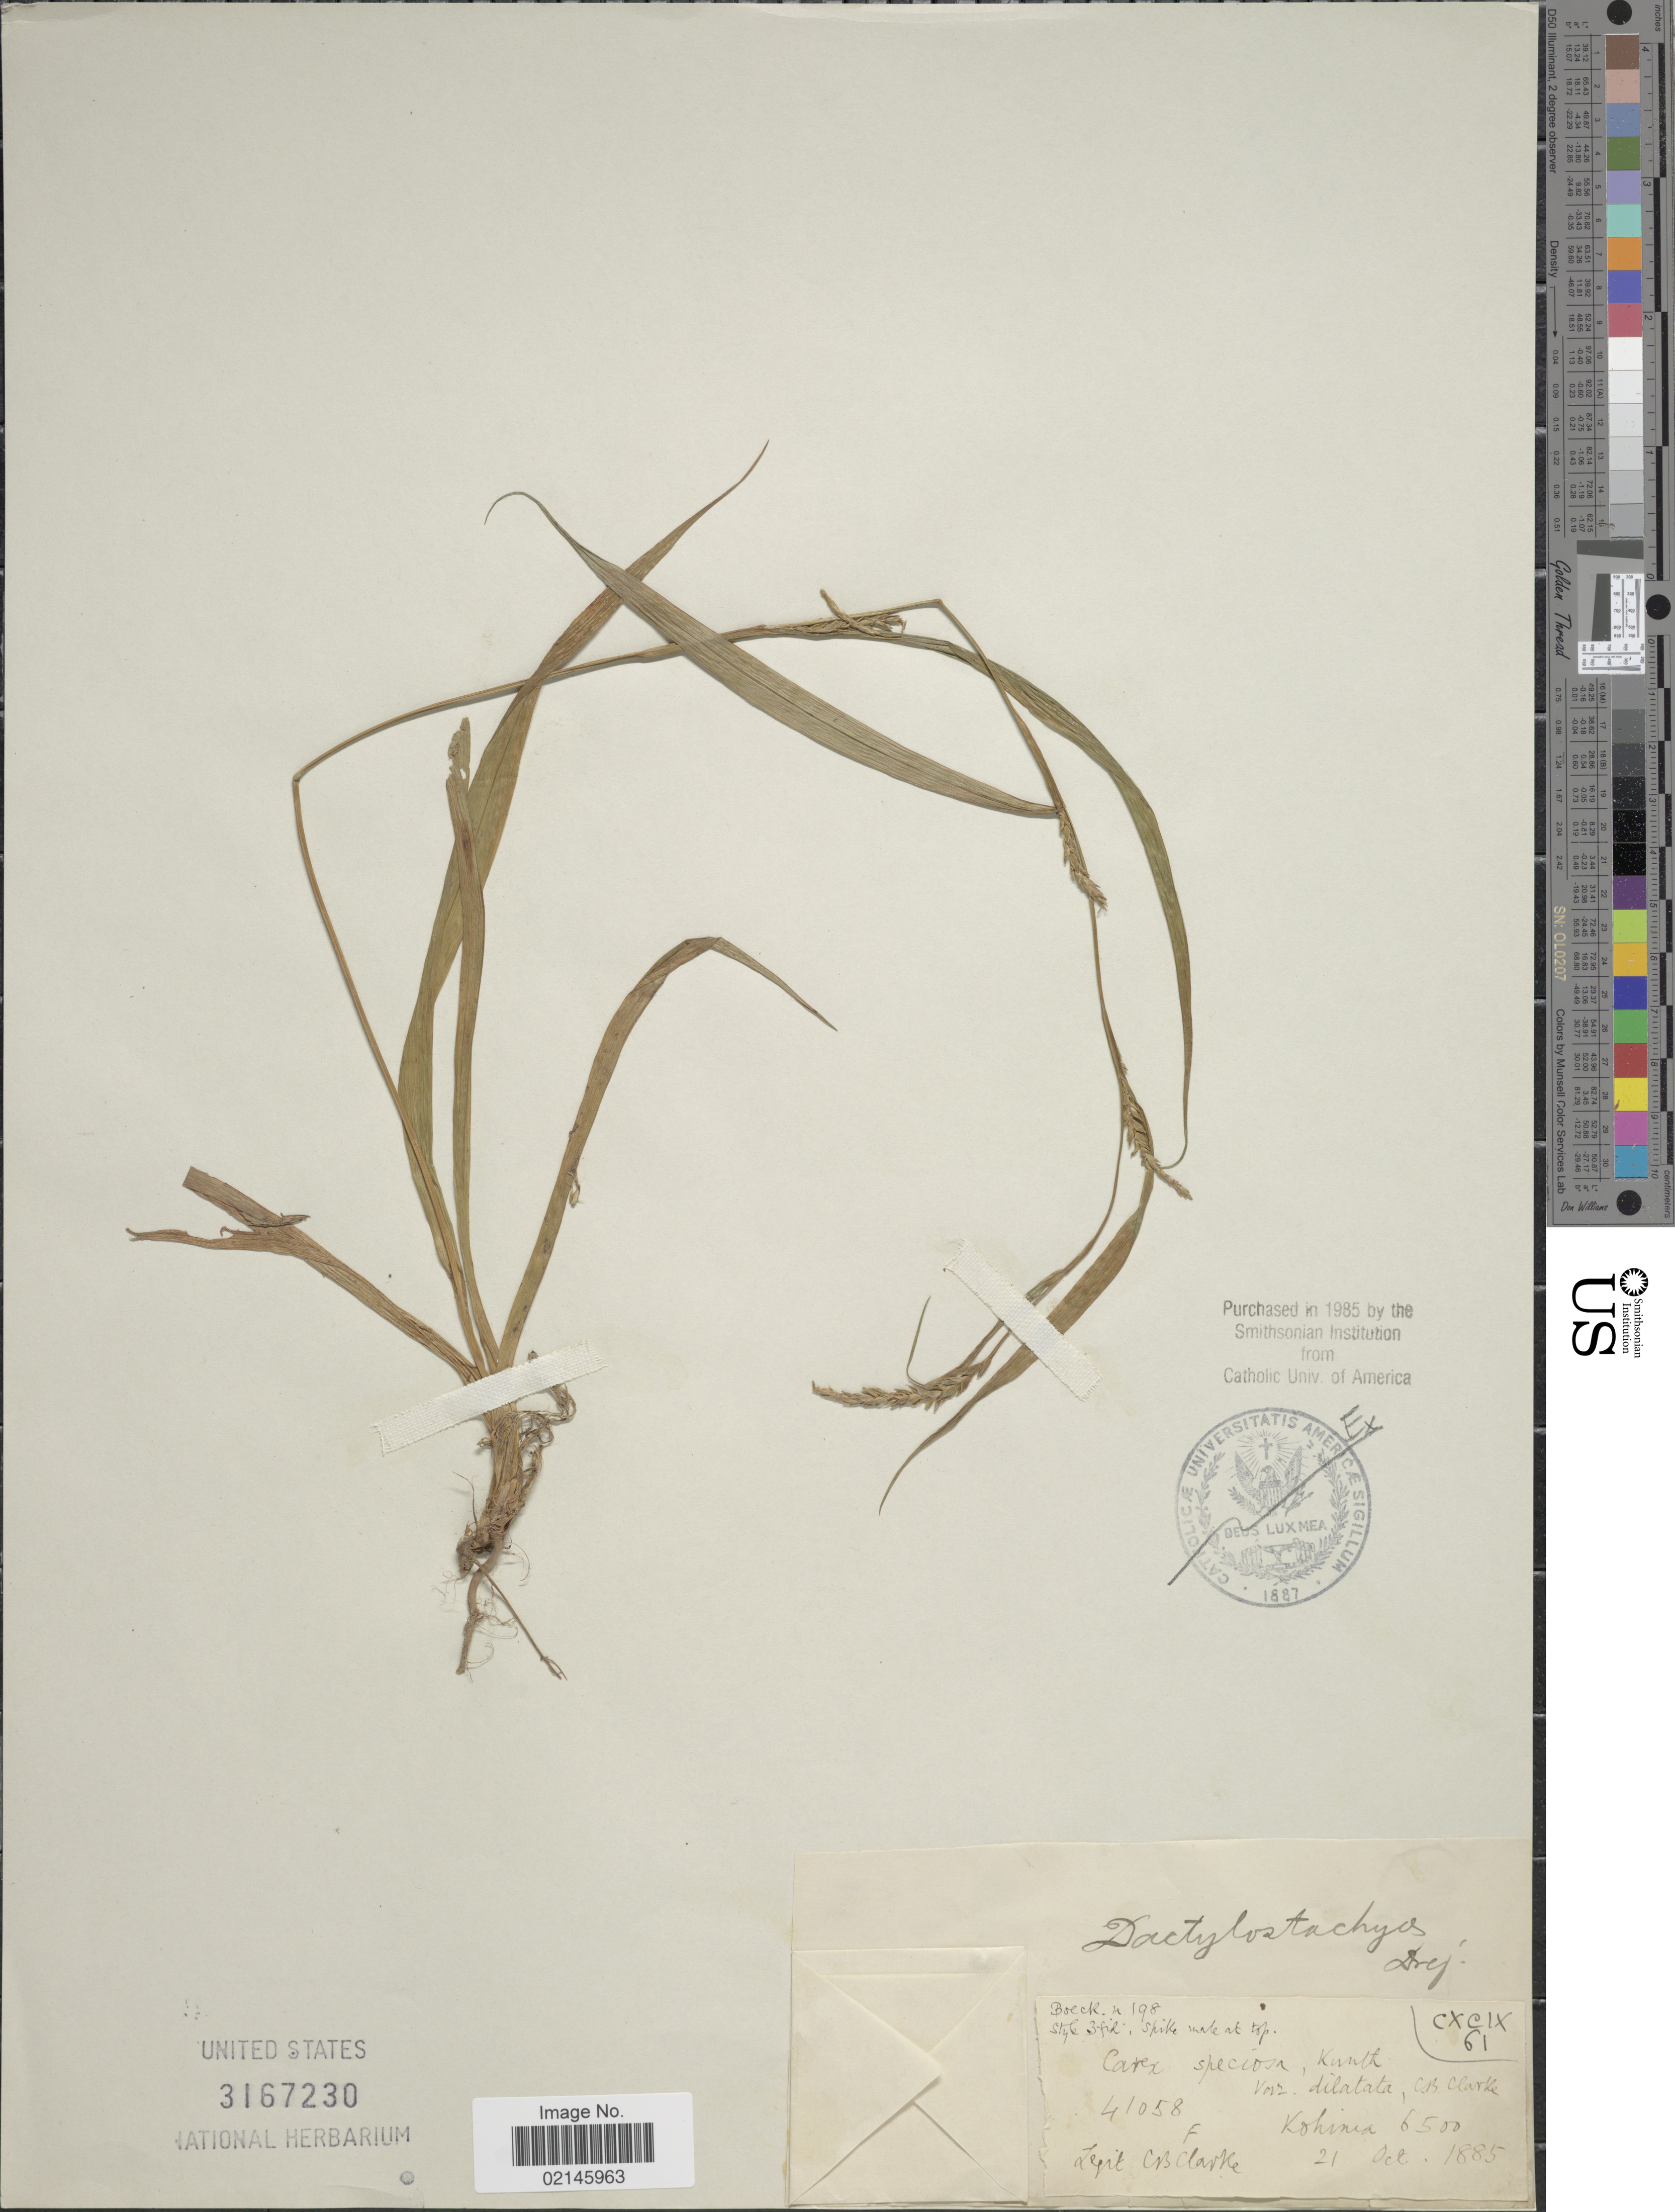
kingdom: Plantae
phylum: Tracheophyta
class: Liliopsida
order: Poales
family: Cyperaceae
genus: Carex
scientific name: Carex speciosa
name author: Kunth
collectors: C. B. Clarke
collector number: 41058F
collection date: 1885-10-21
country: India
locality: Kohima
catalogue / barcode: US 3167230